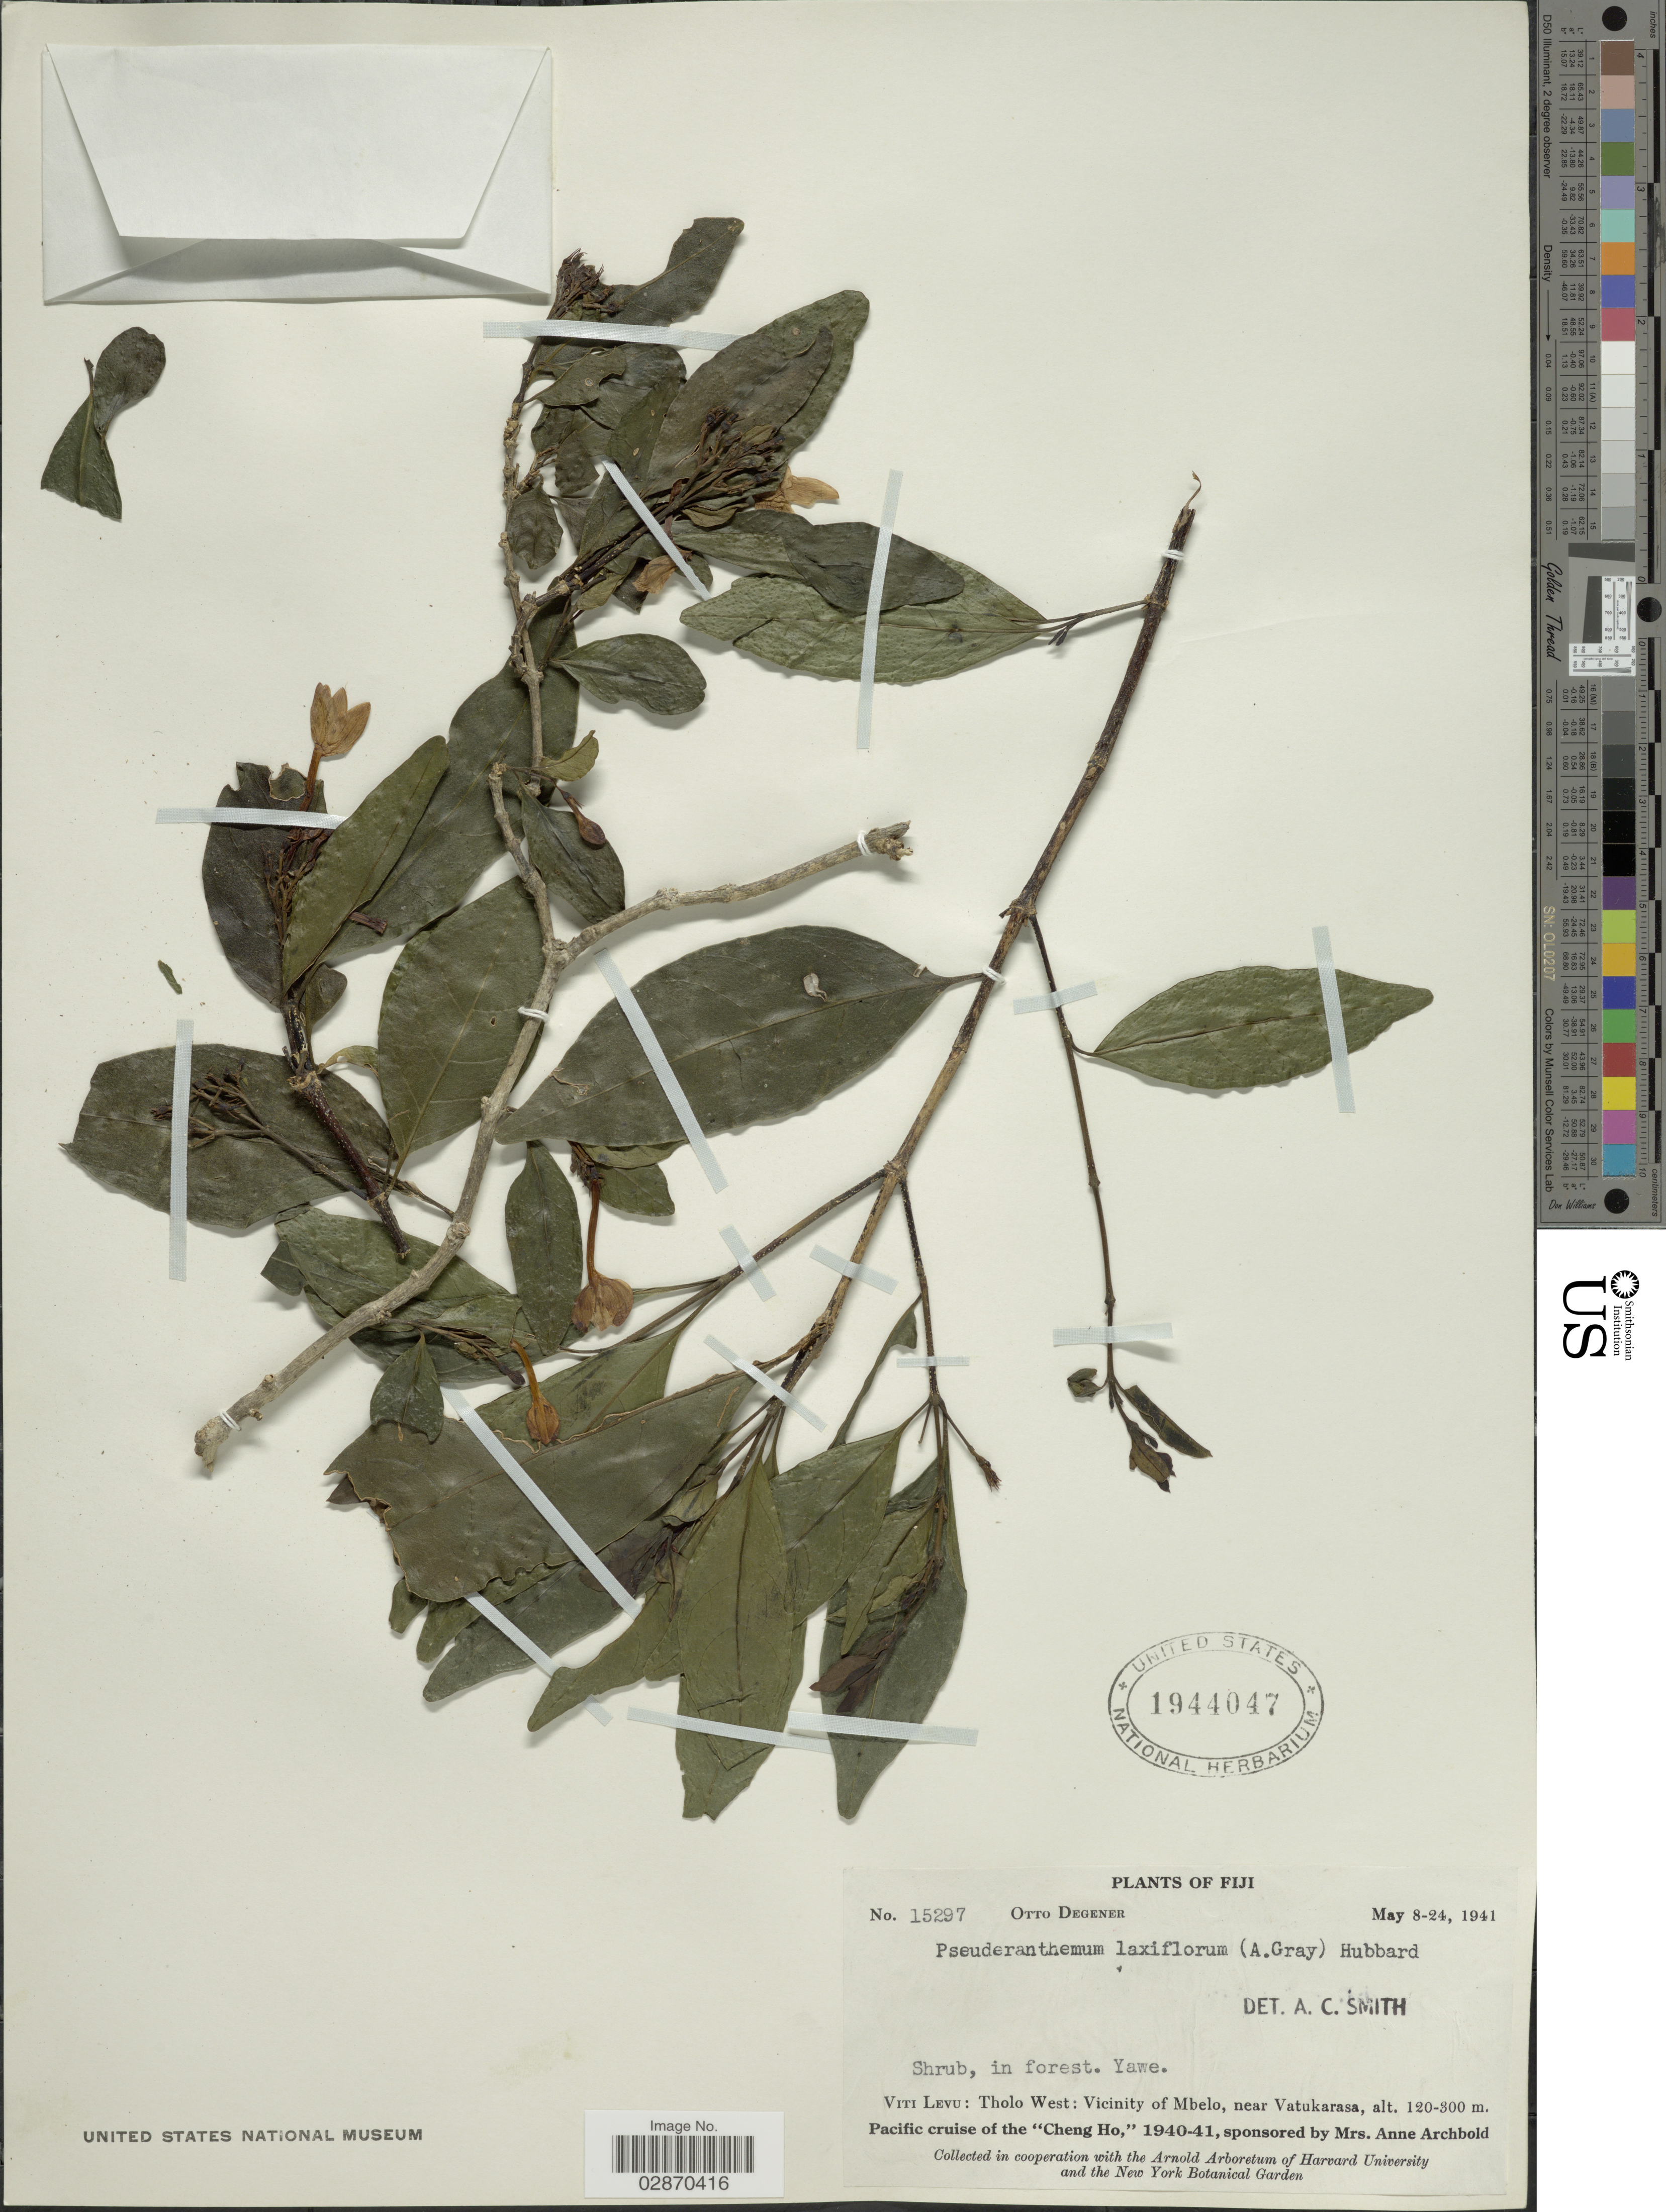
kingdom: Plantae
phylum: Tracheophyta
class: Magnoliopsida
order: Lamiales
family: Acanthaceae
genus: Pseuderanthemum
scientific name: Pseuderanthemum laxiflorum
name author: (A. Gray)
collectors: O. Degener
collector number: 15297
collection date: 1941-05-08/1941-05-24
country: Fiji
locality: Yawe. Viti Levu: Tholo West: Vicinity of Mbelo, near Vatukarasa.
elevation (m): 120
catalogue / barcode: US 1944047